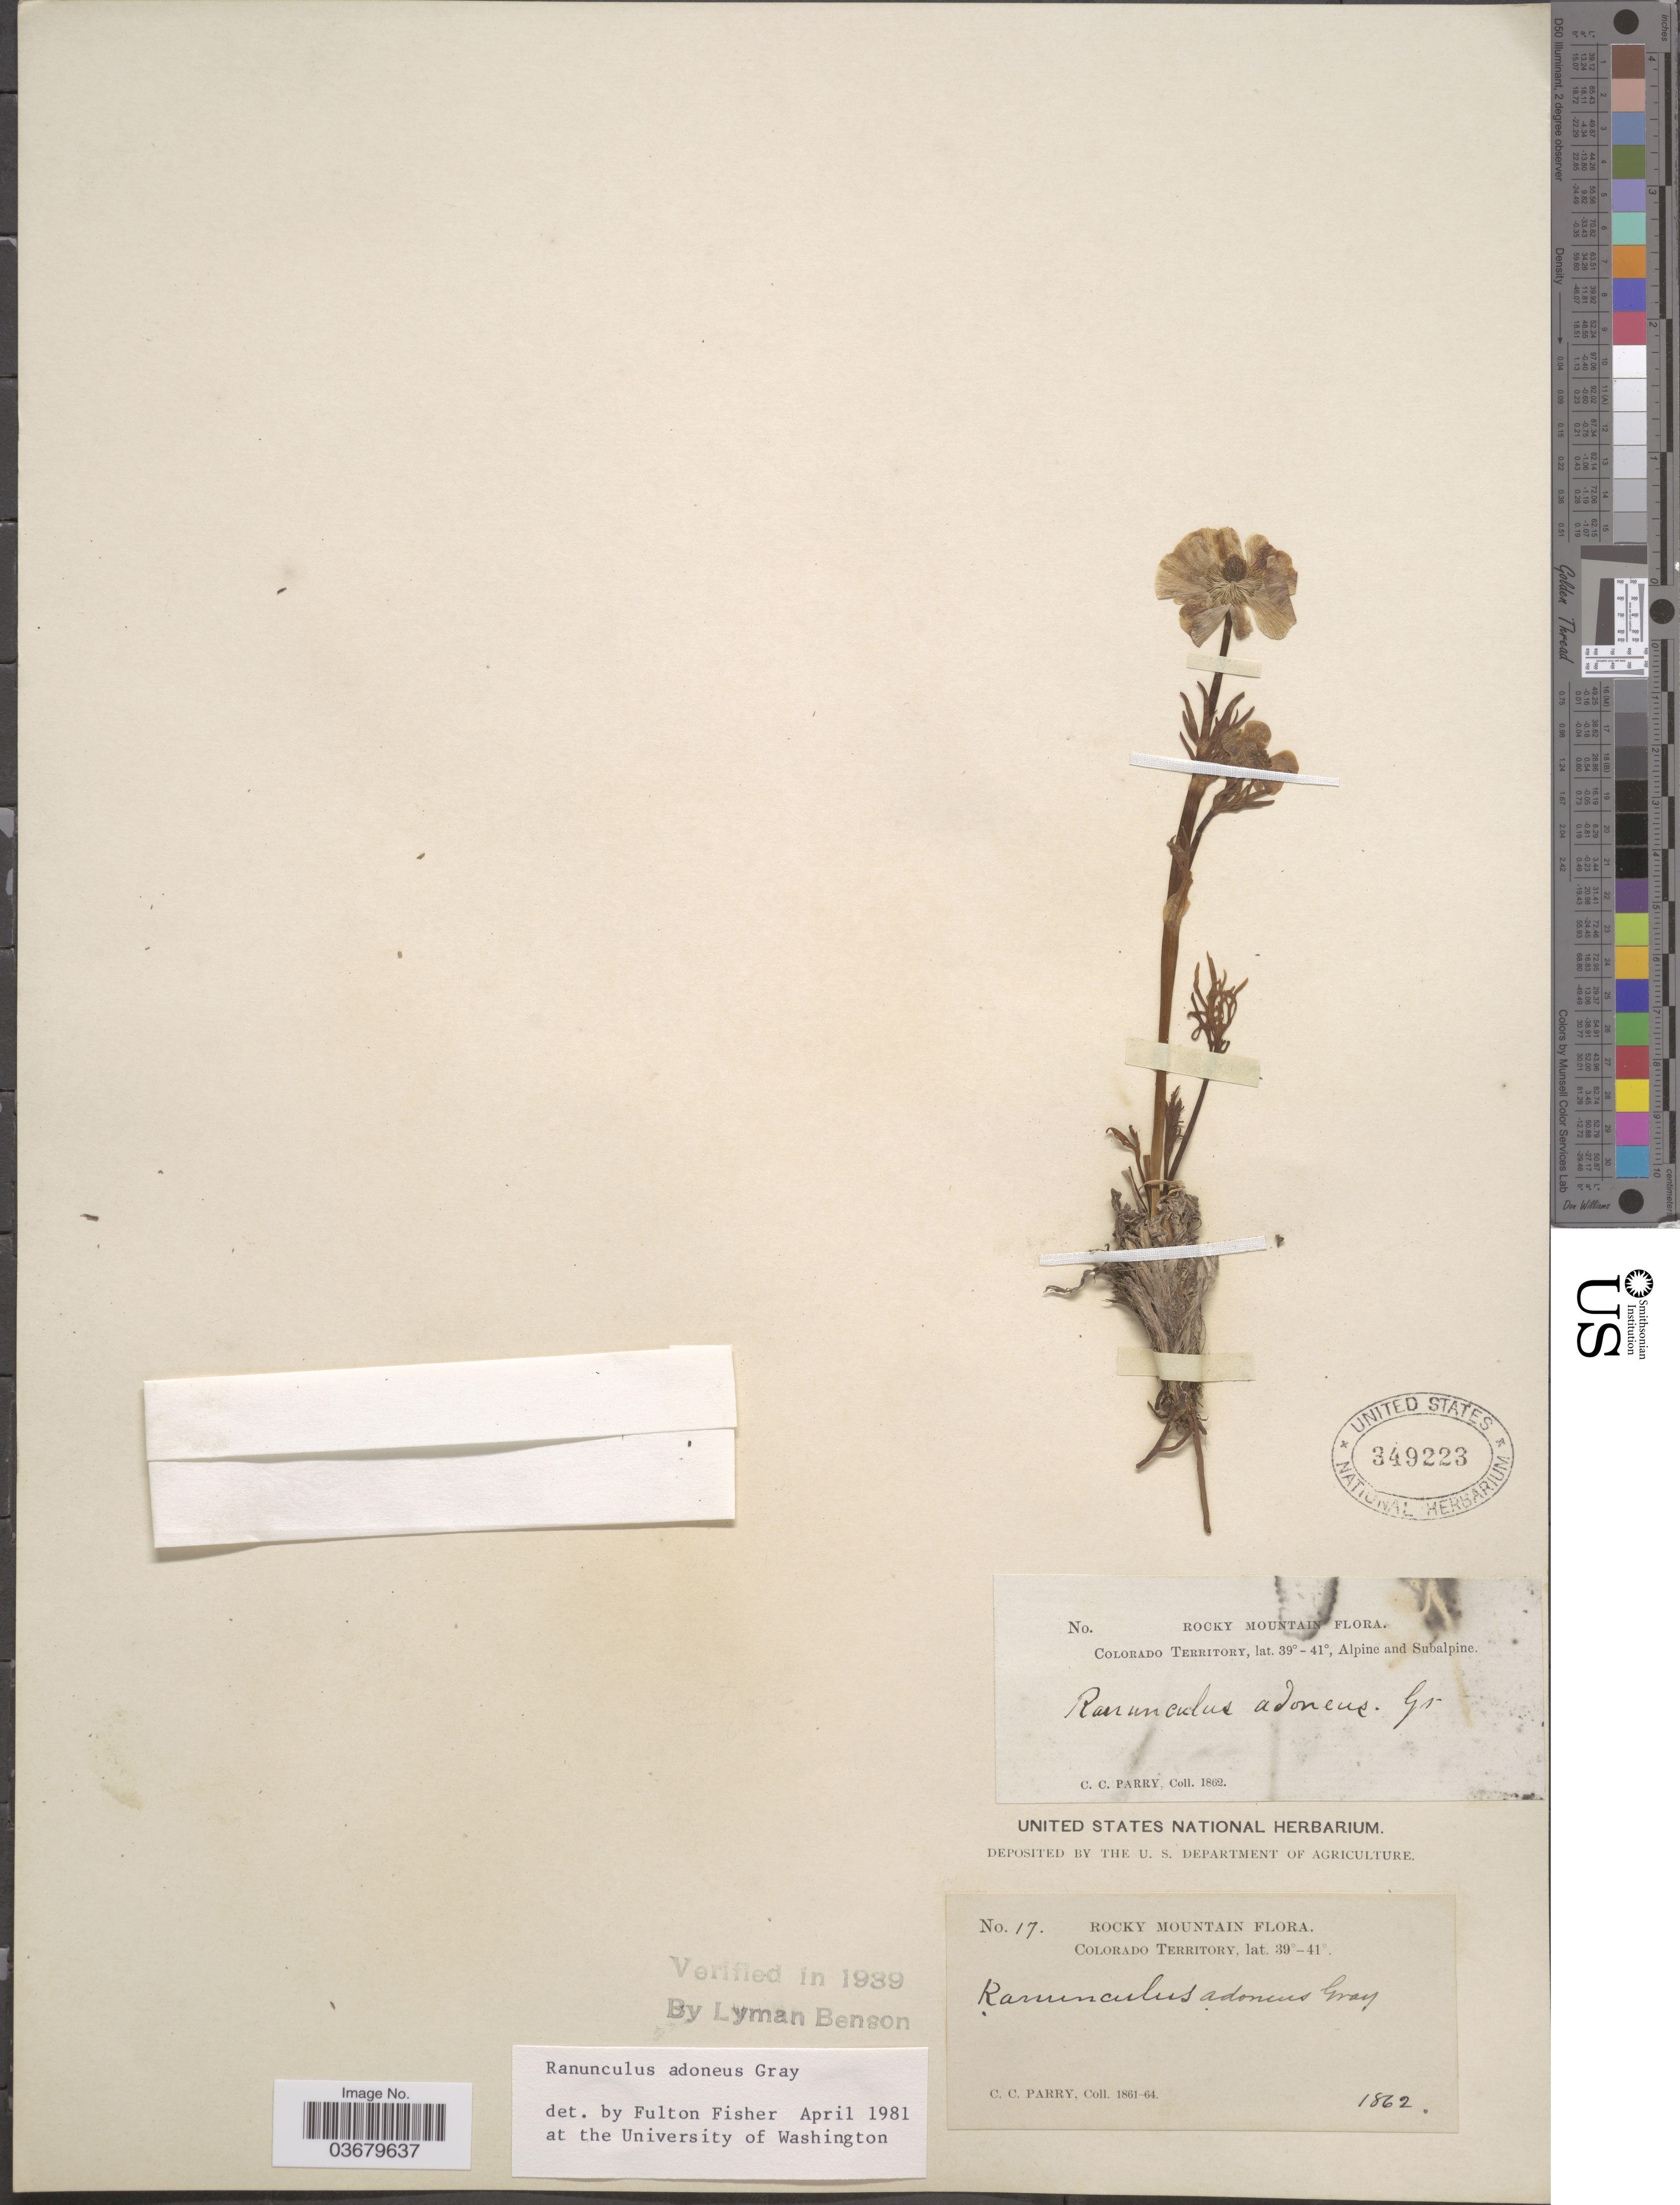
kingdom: Plantae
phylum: Tracheophyta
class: Magnoliopsida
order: Ranunculales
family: Ranunculaceae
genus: Ranunculus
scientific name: Ranunculus adoneus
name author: A. Gray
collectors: C. C. Parry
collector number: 17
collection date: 1862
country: United States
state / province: Colorado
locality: Rocky Mountain.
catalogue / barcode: US 349223